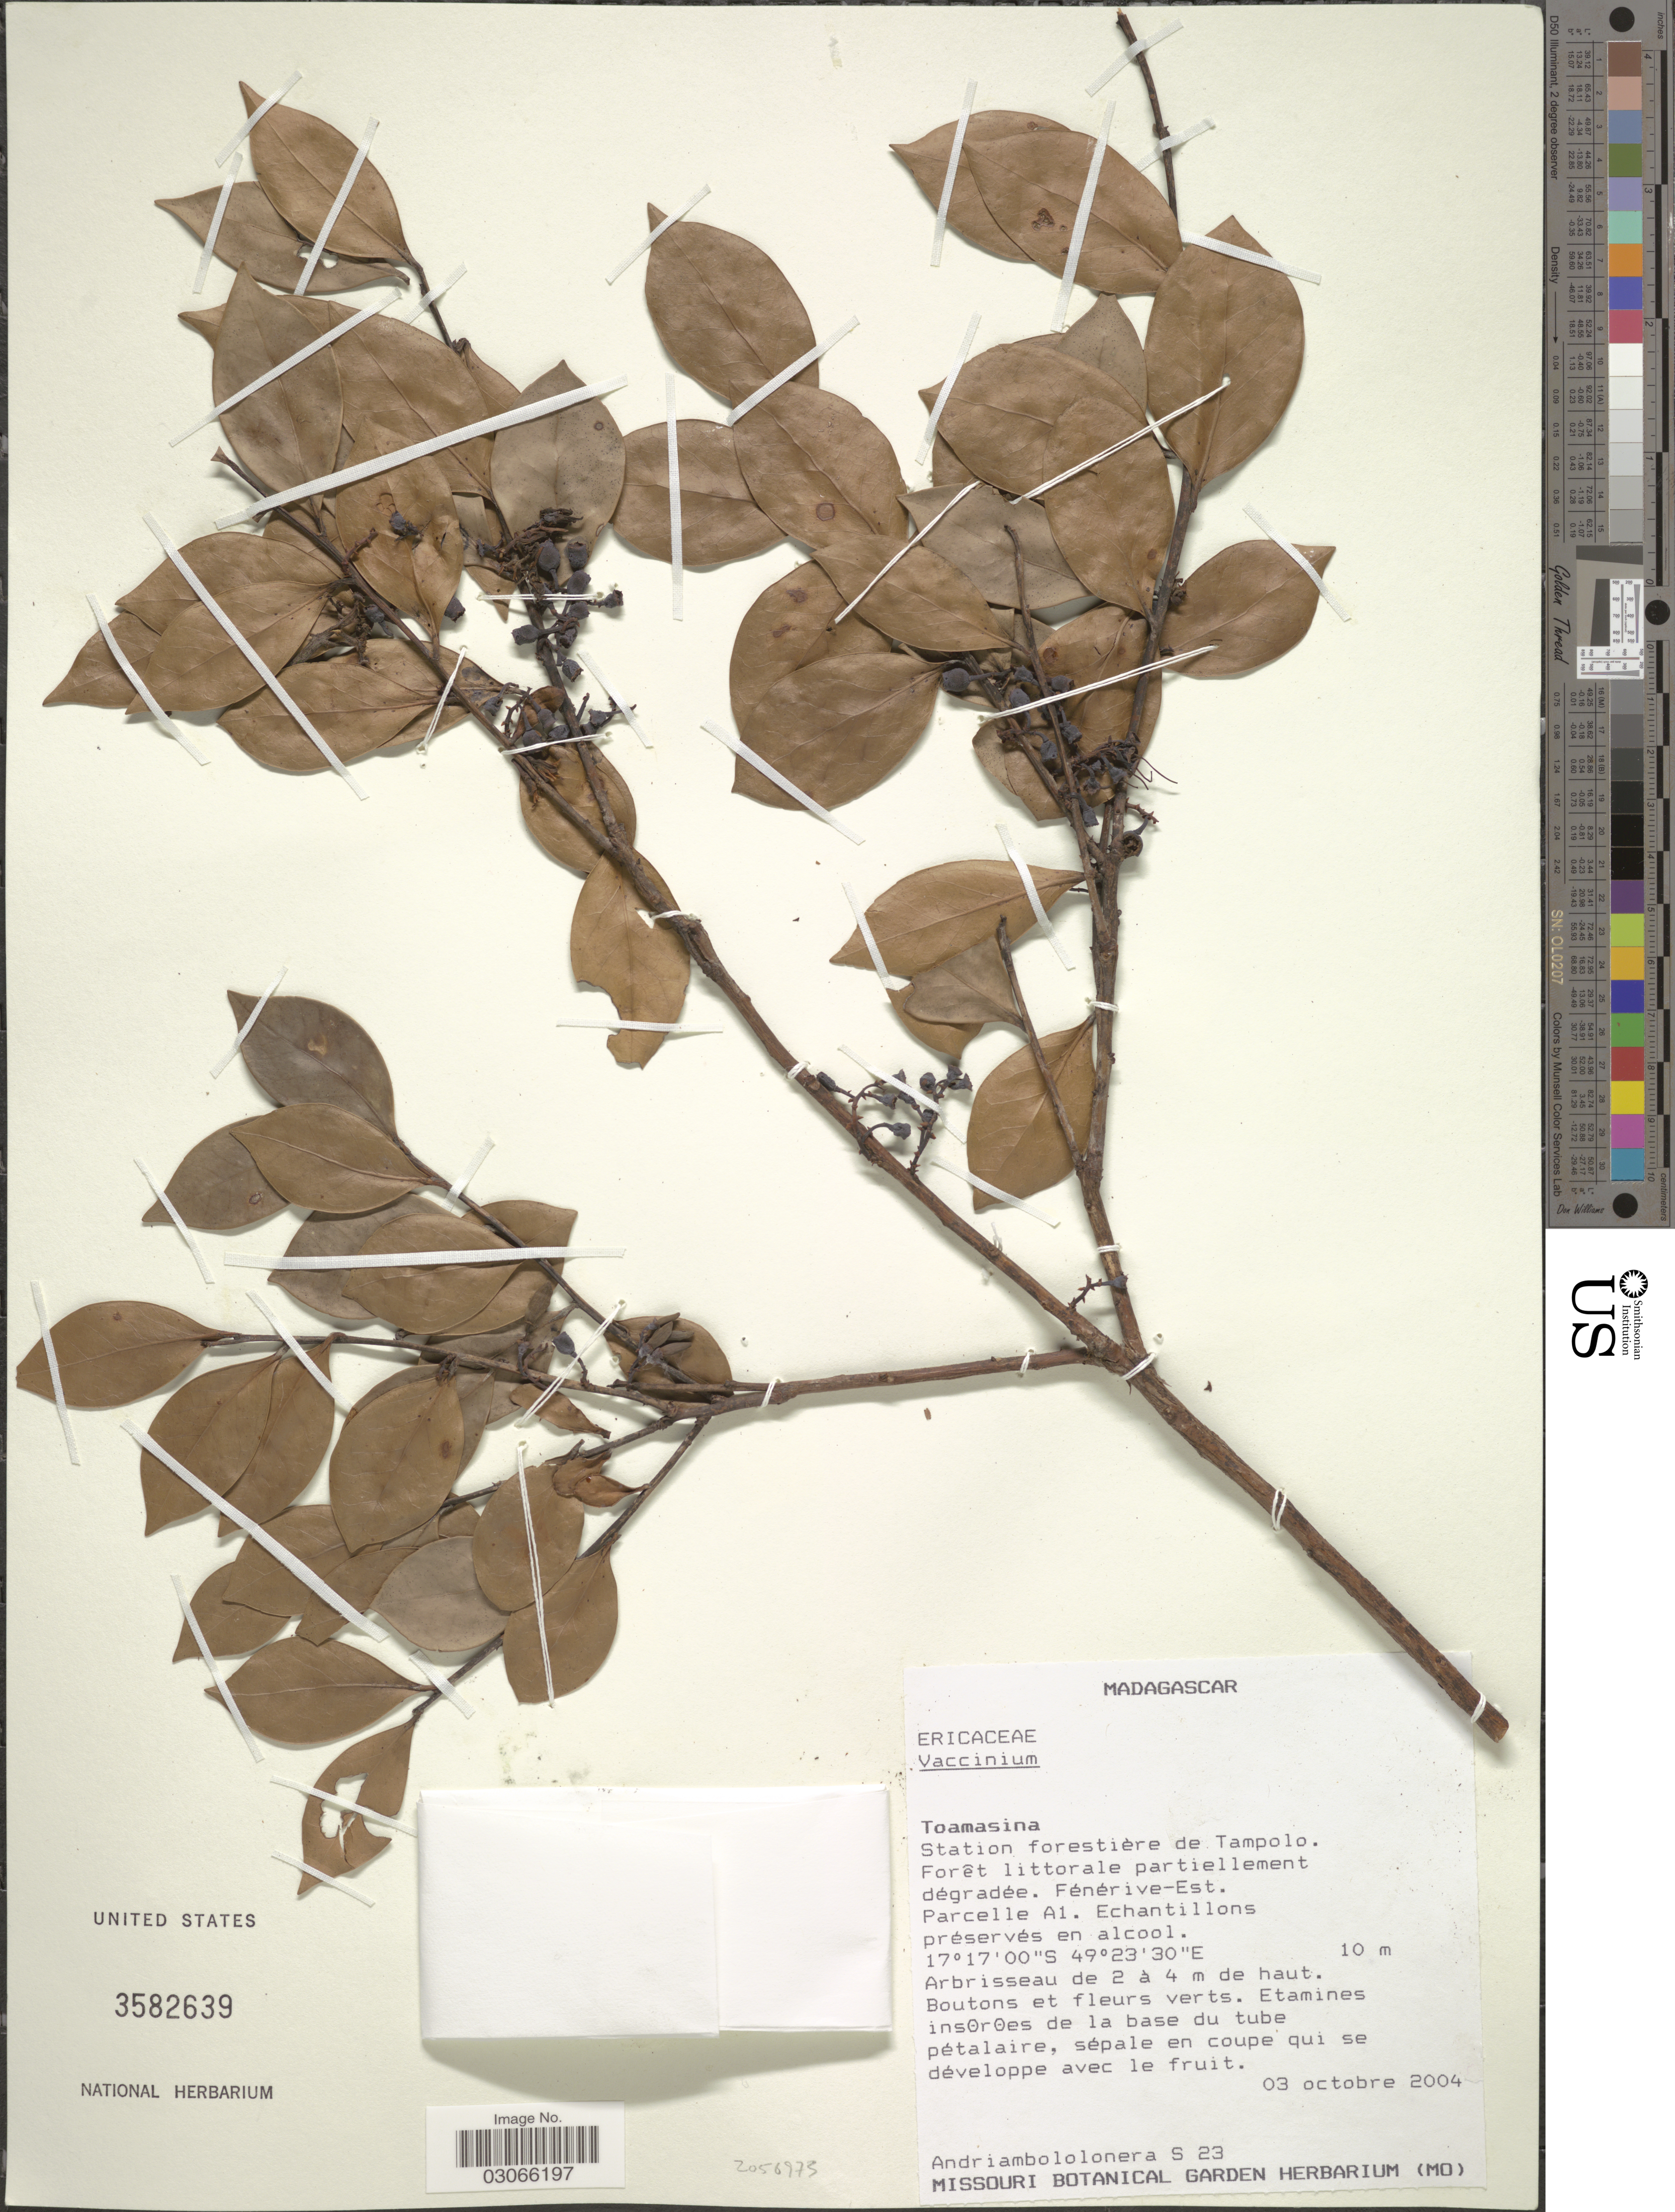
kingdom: Plantae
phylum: Tracheophyta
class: Magnoliopsida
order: Ericales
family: Ericaceae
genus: Vaccinium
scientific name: Vaccinium sp.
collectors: S. R. Andriambololonera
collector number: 23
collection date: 2004-10-03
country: Madagascar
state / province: Analanjirofo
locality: Station forestière de Tampolo. Forêt littorale partiellement dégradée. Fénérive-Est. Parcelle A1.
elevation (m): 10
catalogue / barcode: US 3582639